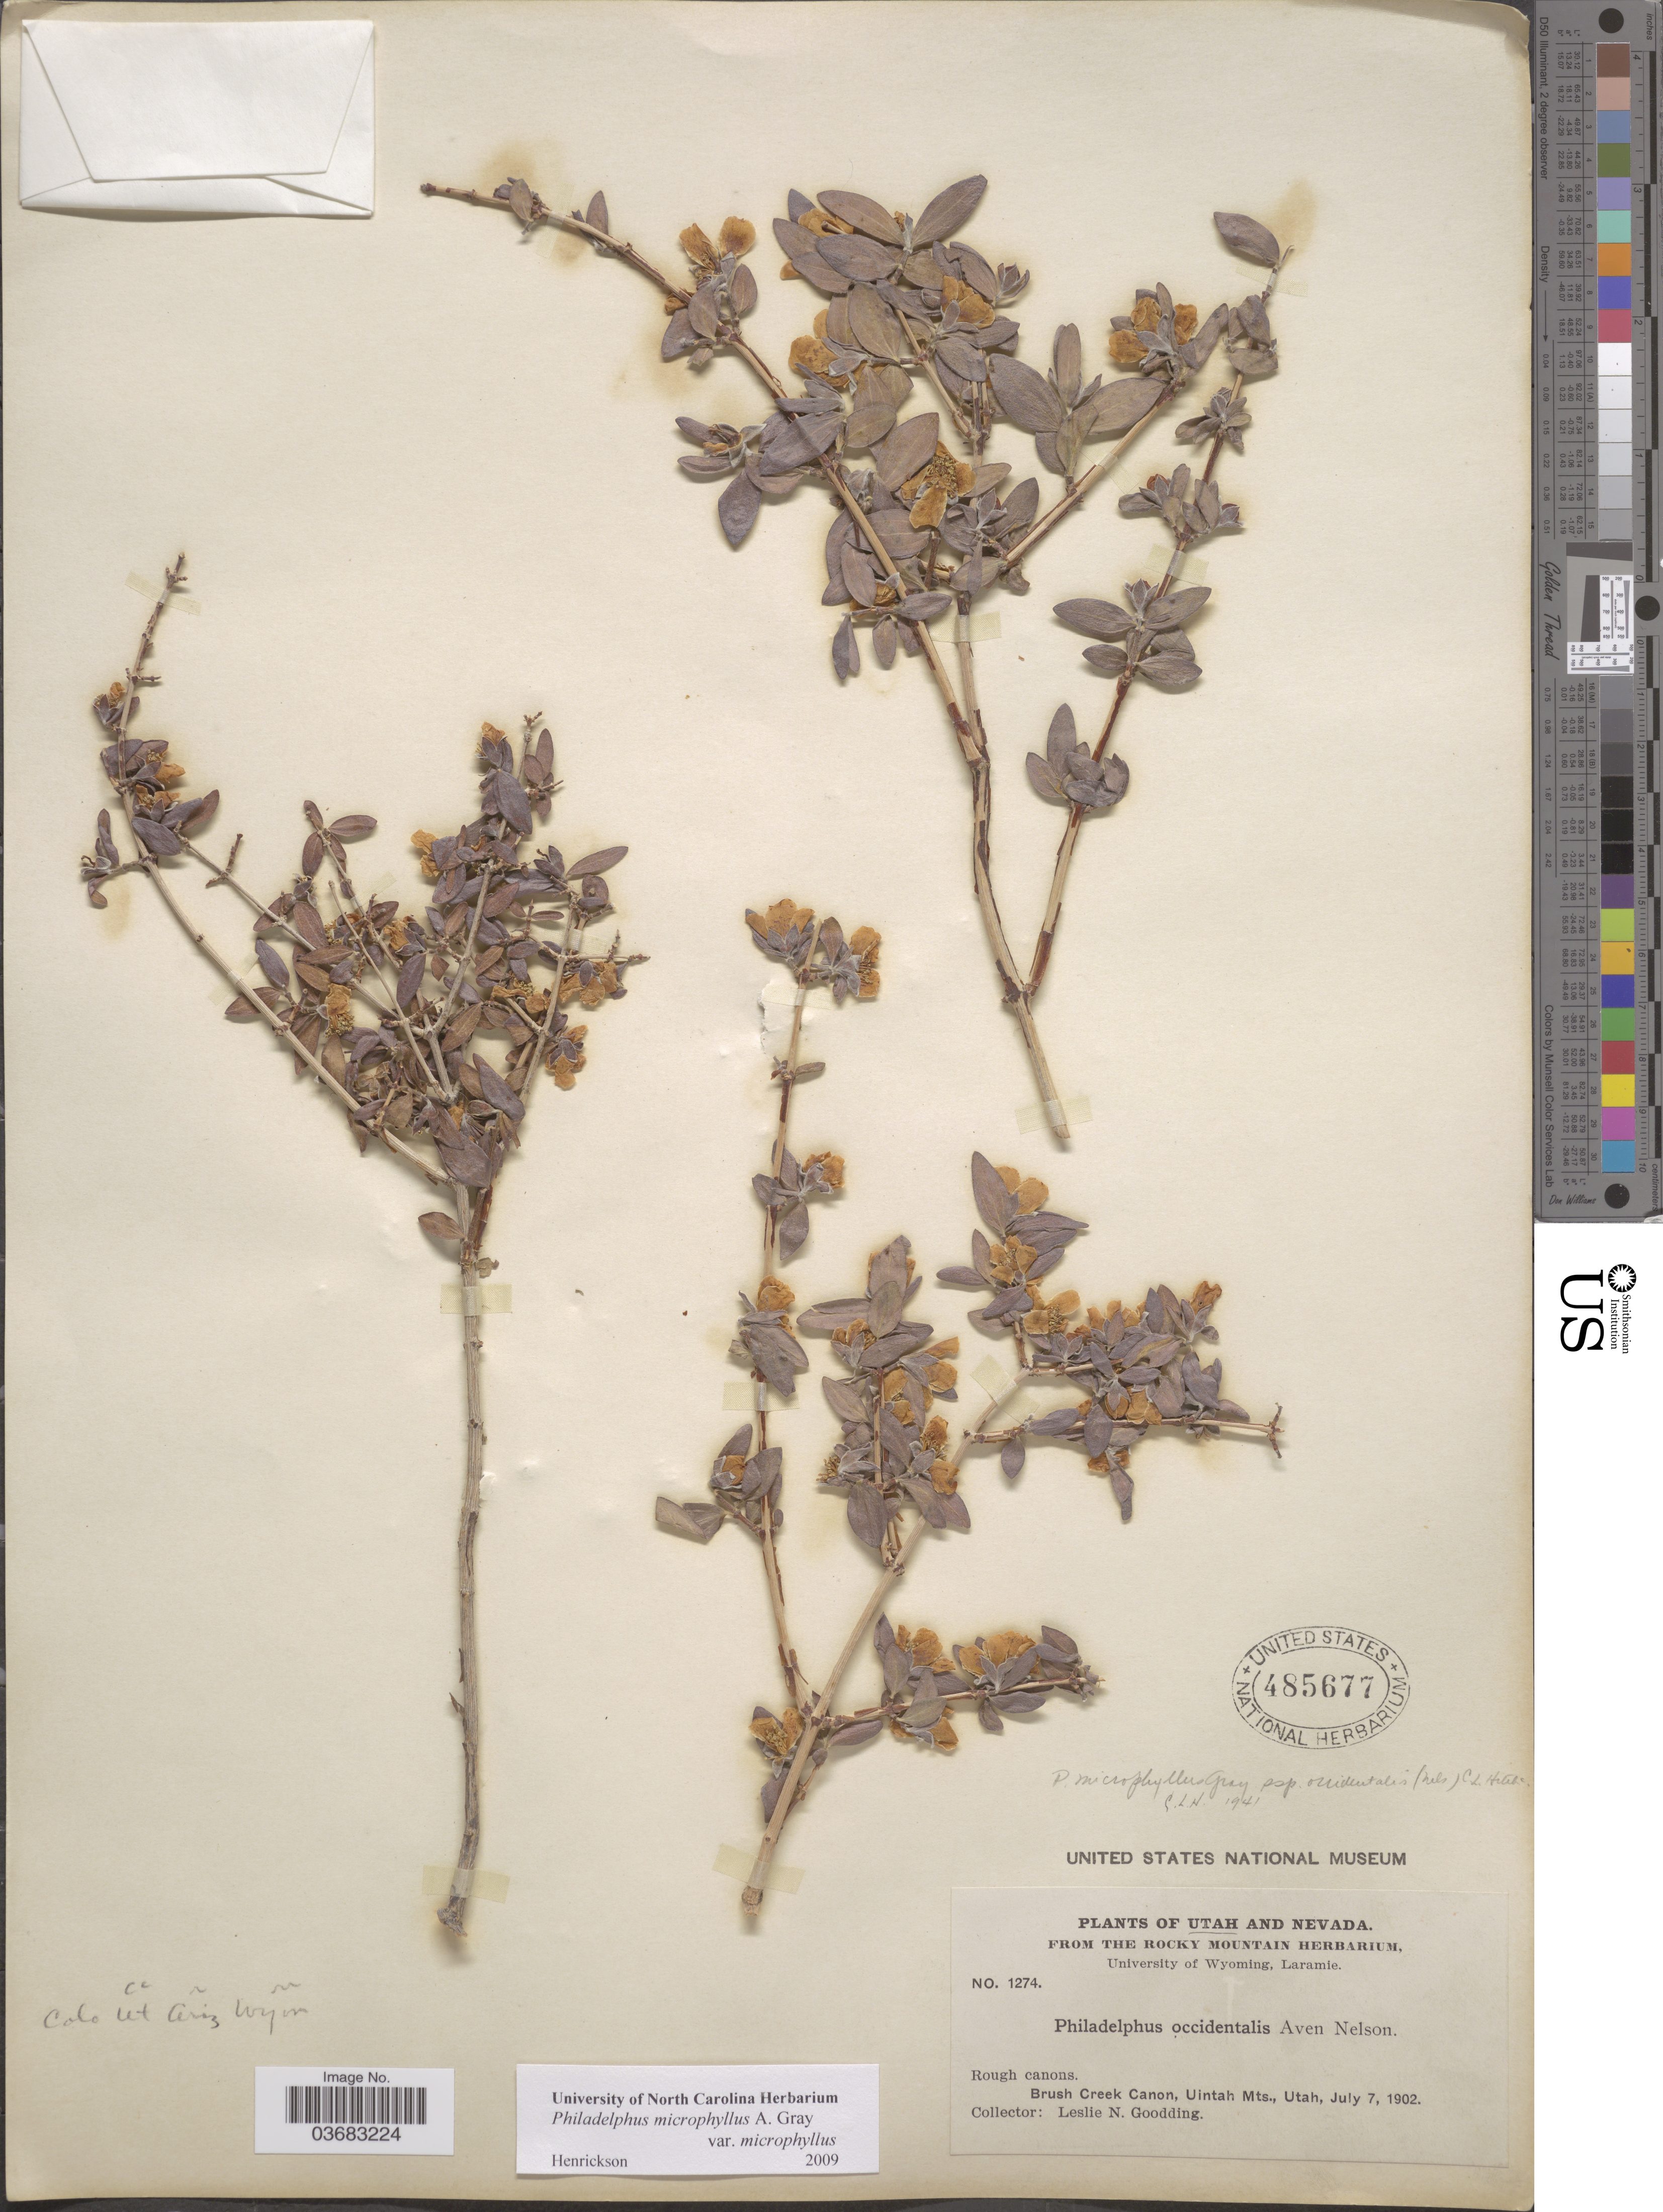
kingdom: Plantae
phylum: Tracheophyta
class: Magnoliopsida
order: Cornales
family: Hydrangeaceae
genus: Philadelphus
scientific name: Philadelphus microphyllus var. microphyllus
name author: A. Gray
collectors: L. N. Goodding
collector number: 1274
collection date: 1902-07-07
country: United States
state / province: Utah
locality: Brush Creek Canon, Uintah Mts.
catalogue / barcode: US 485677